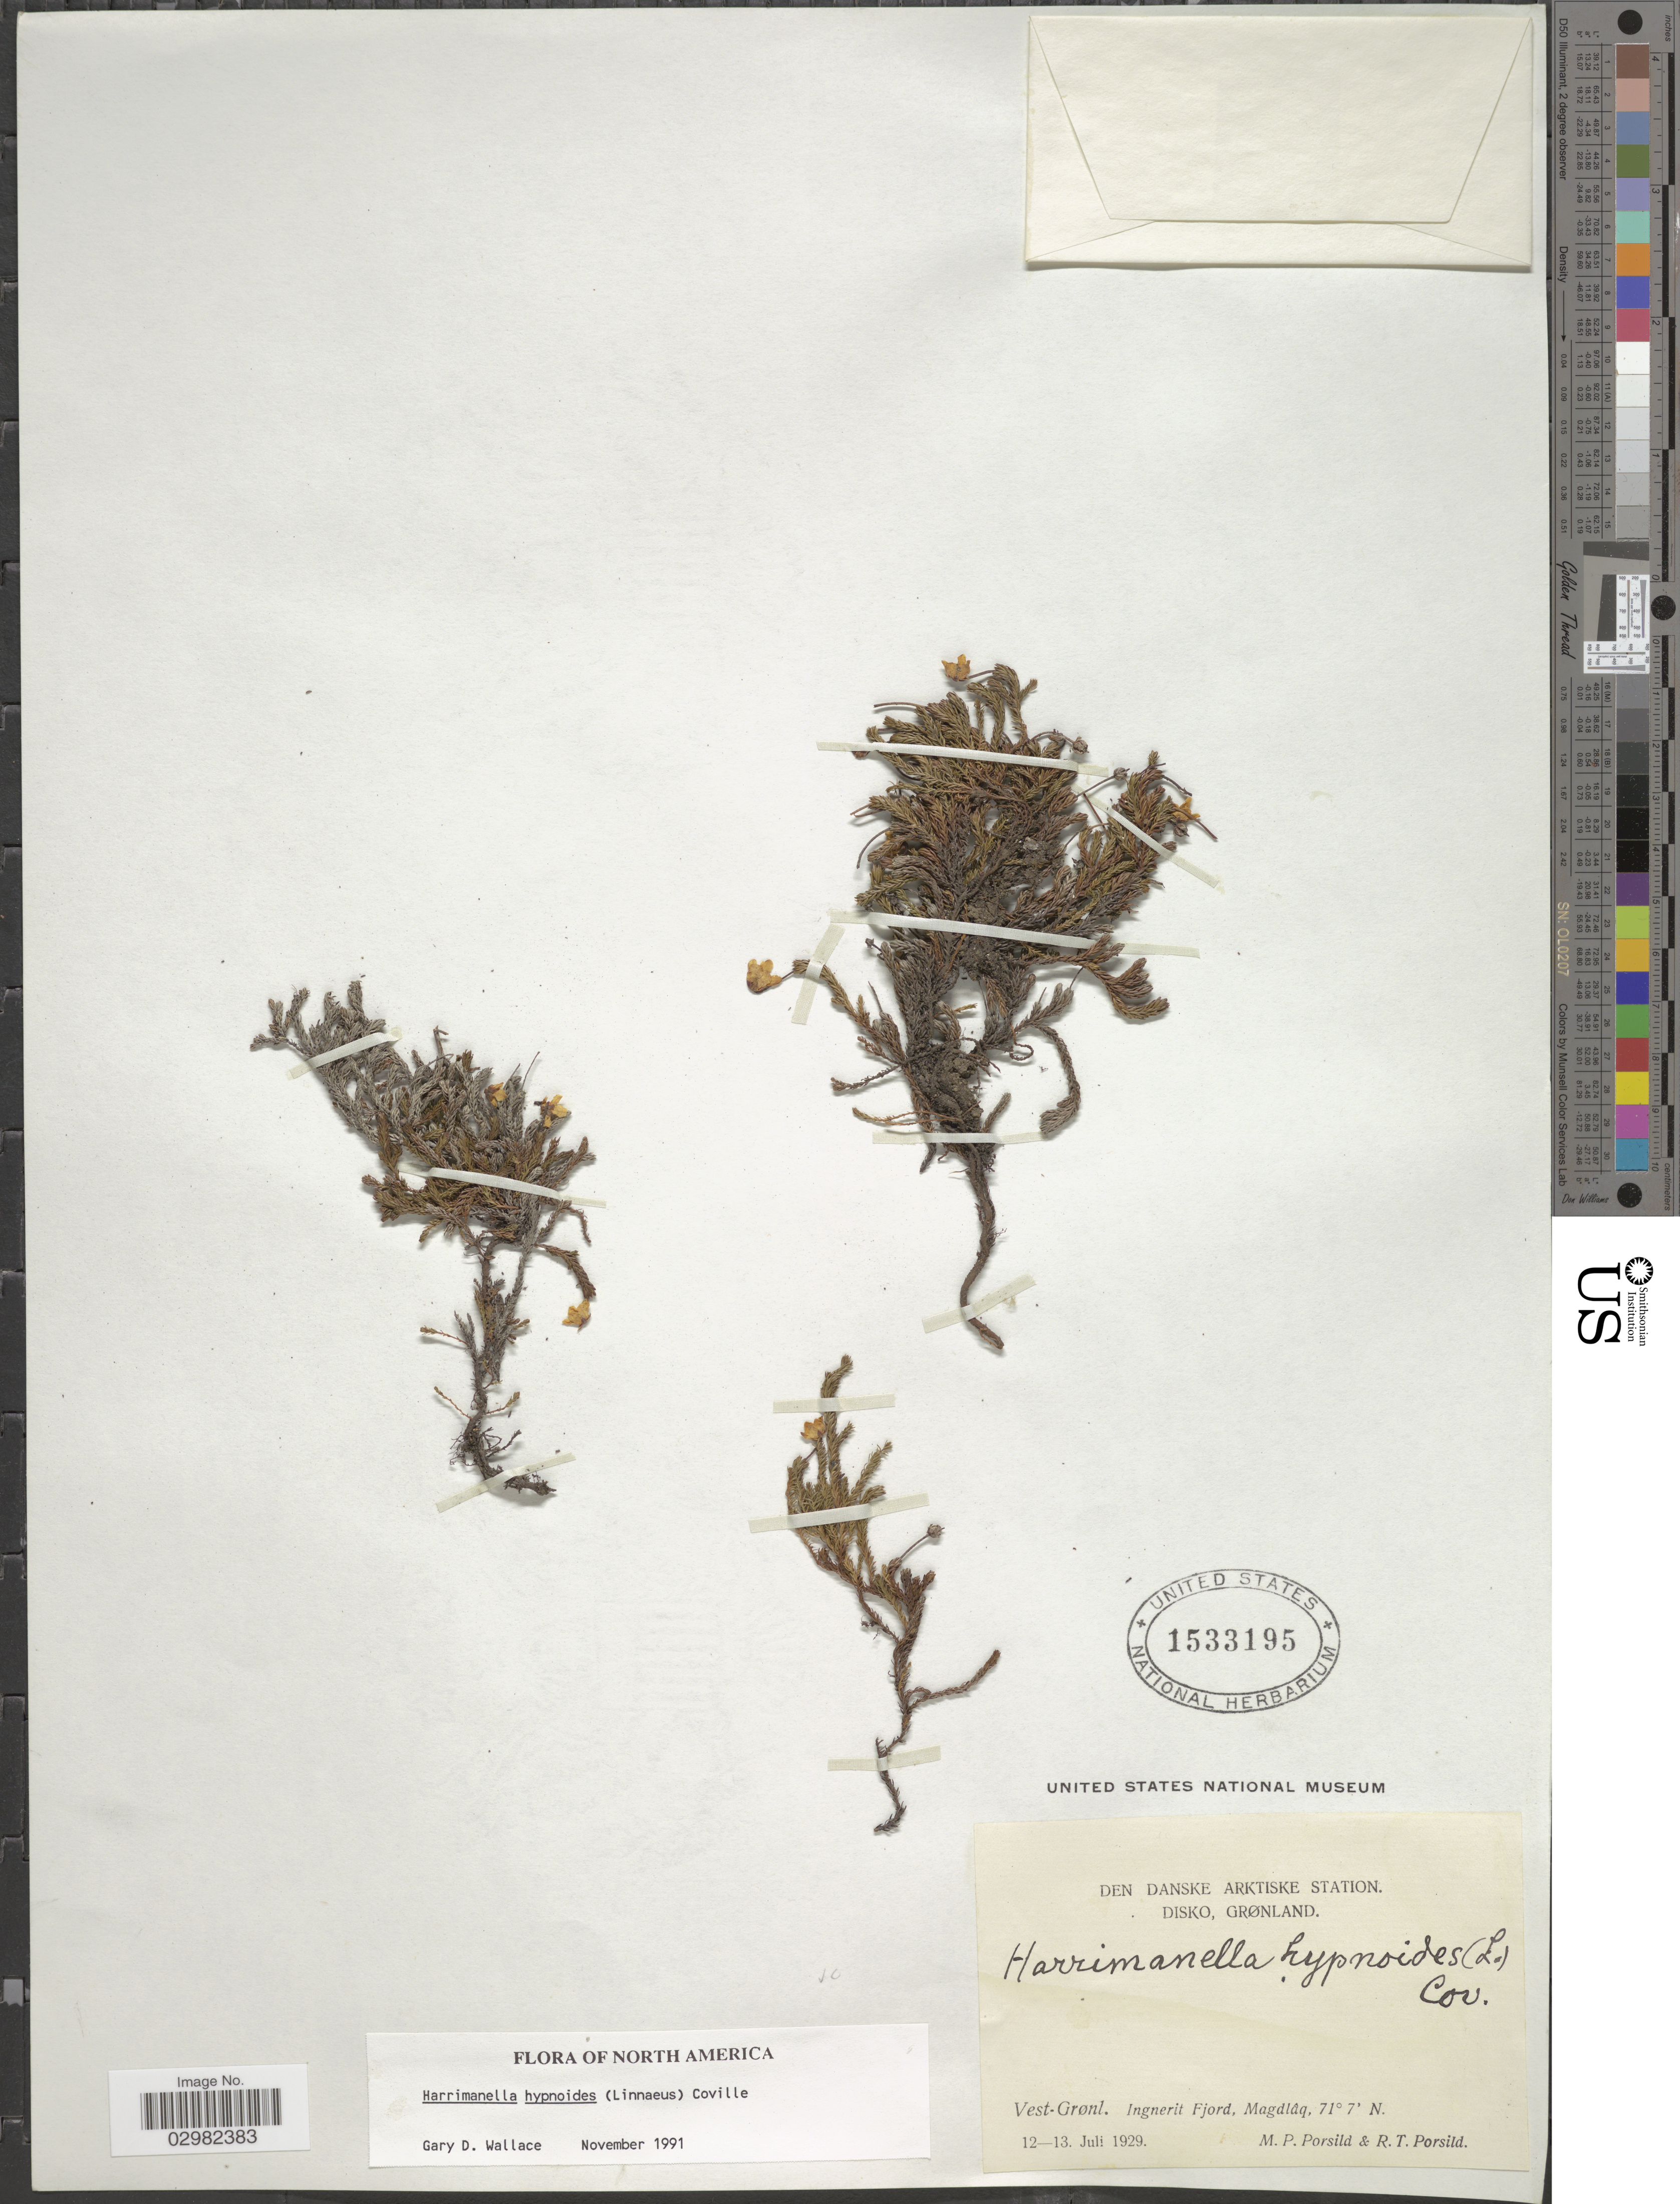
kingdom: Plantae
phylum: Tracheophyta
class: Magnoliopsida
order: Ericales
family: Ericaceae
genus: Harrimanella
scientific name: Harrimanella hypnoides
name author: (L.) Coville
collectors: M. P. Porsild & R. T. Porsild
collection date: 1929-07-12/1929-07-13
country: Greenland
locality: Vest-Grønl., Ingnerit Fjord, Magdiâq.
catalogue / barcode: US 1533195